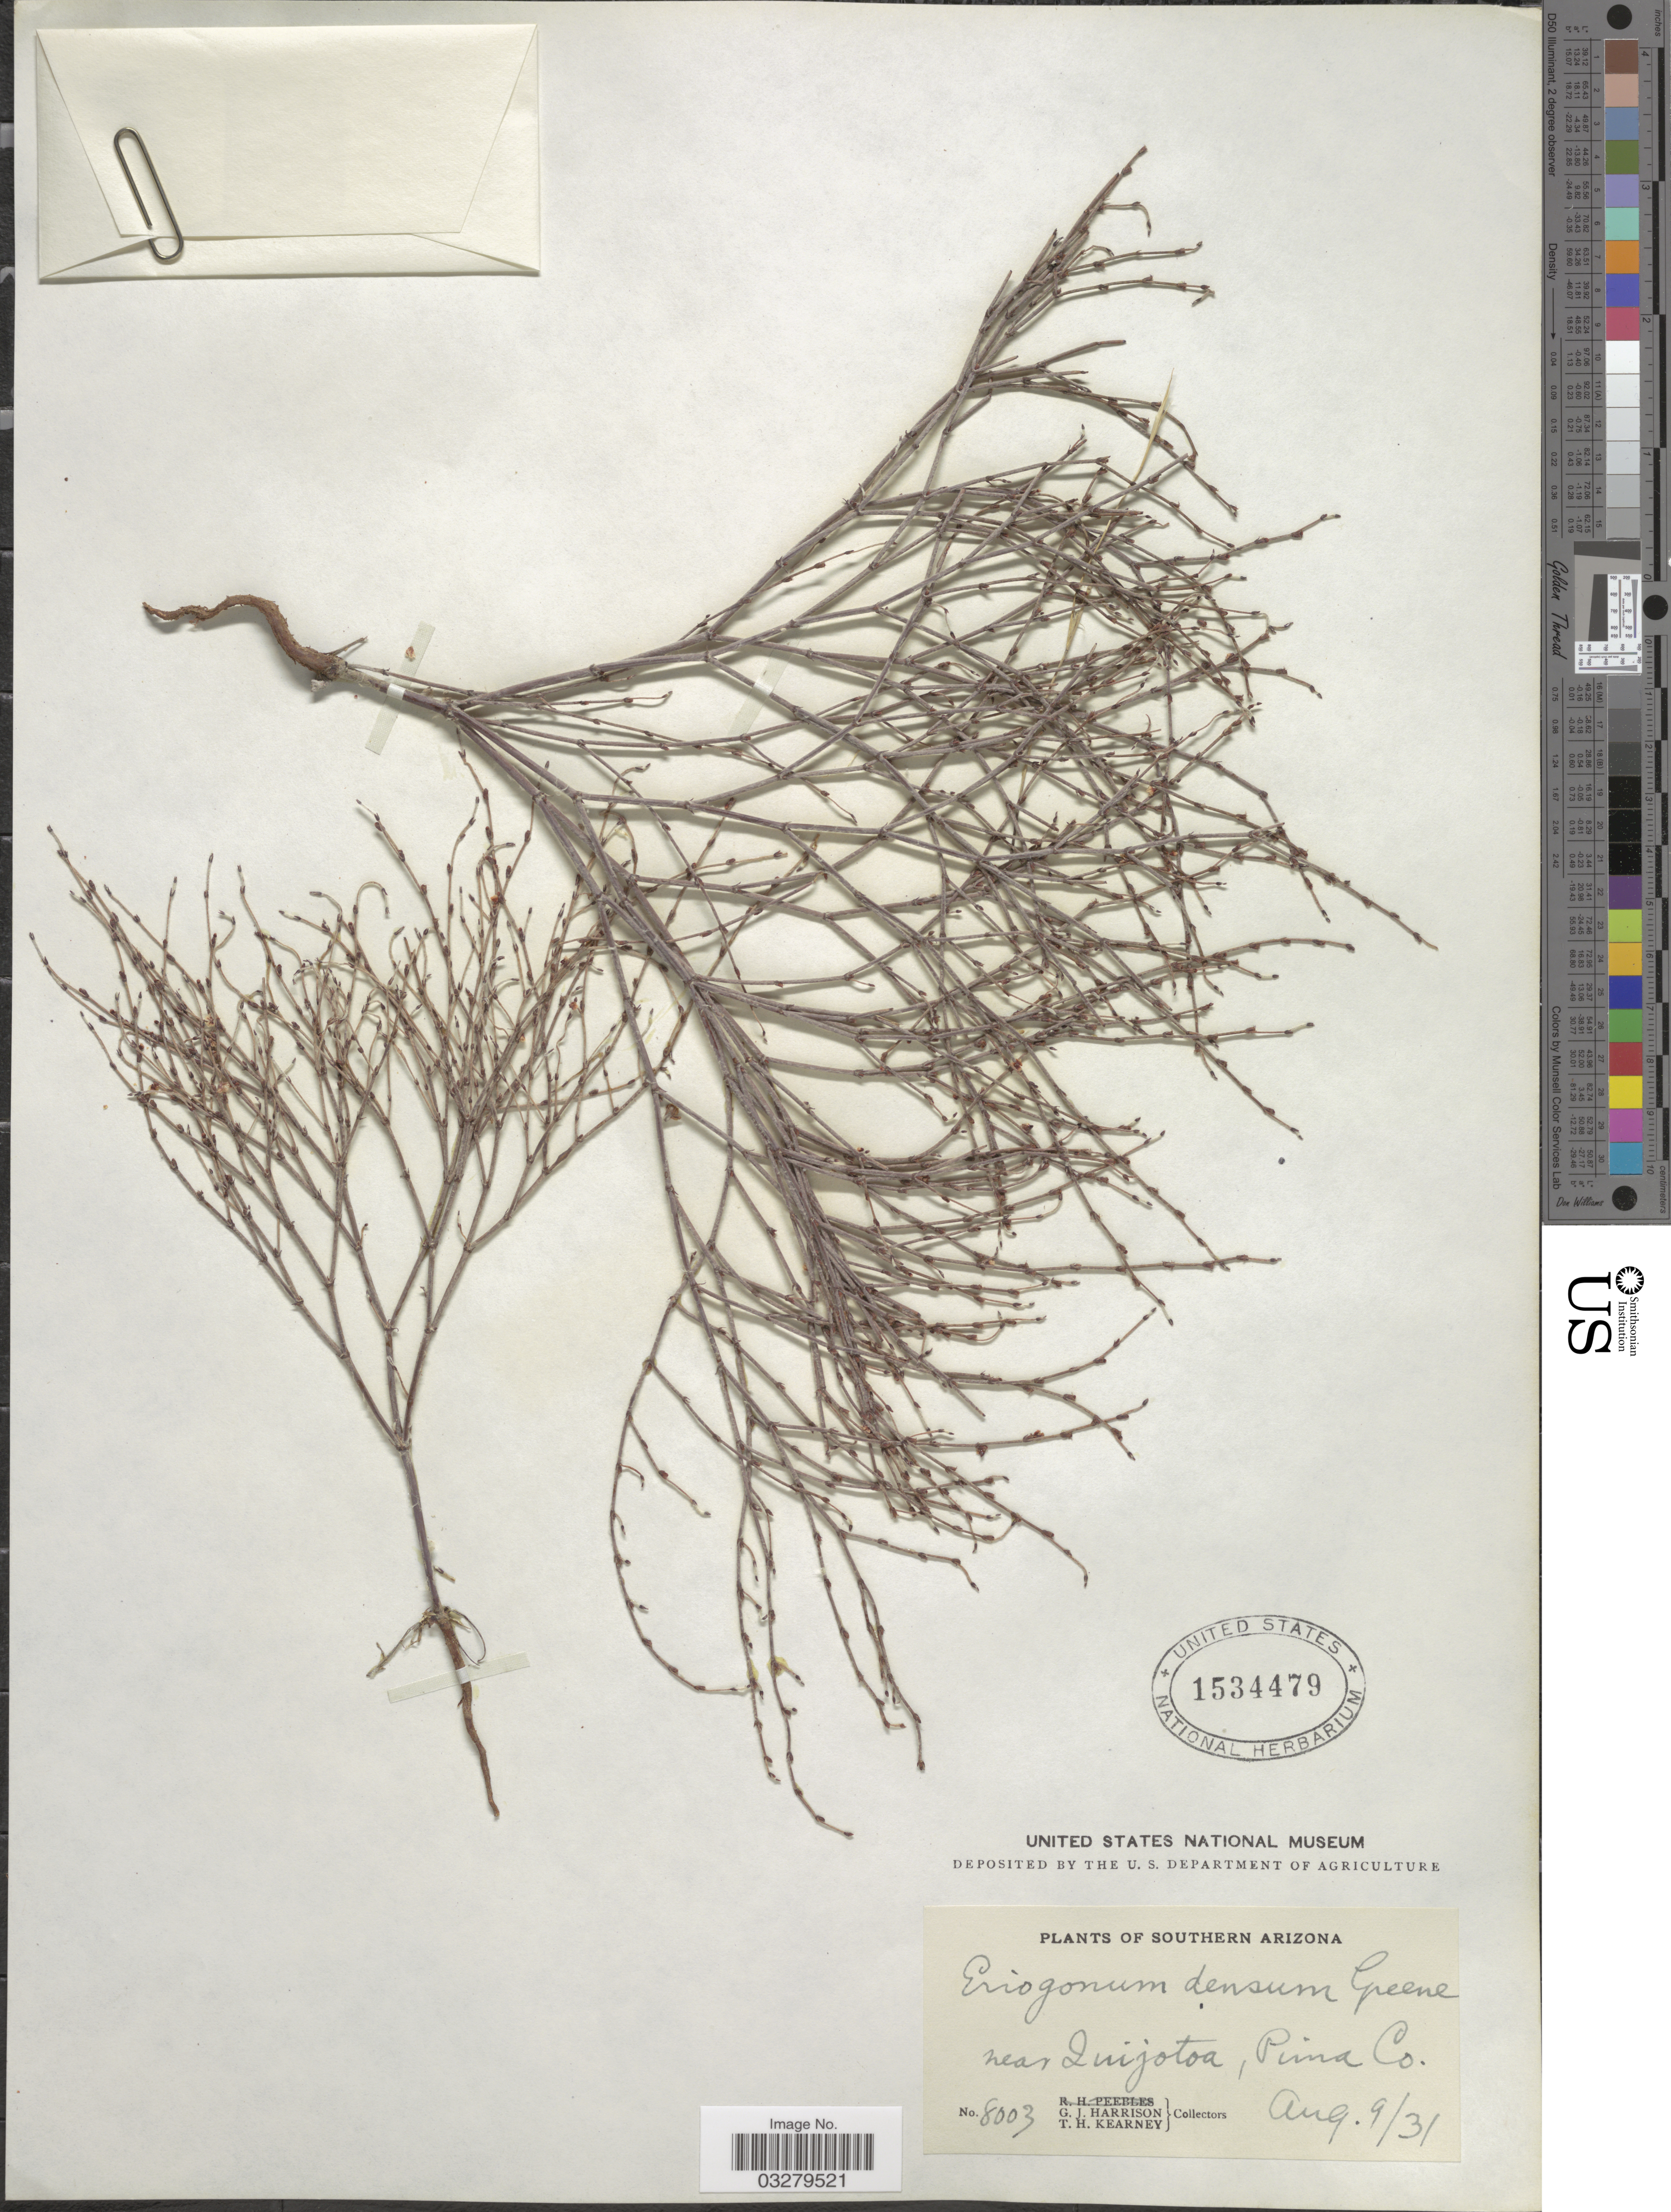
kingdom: Plantae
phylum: Tracheophyta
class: Magnoliopsida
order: Caryophyllales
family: Polygonaceae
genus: Eriogonum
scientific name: Eriogonum palmerianum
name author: Reveal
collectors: G. J. Harrison & T. H. Kearney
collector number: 8003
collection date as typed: Transcribed d/m/y: 9/8/31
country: United States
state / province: Arizona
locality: Southern Arizona. Near Quijotoa, Pima Co.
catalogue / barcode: US 1534479